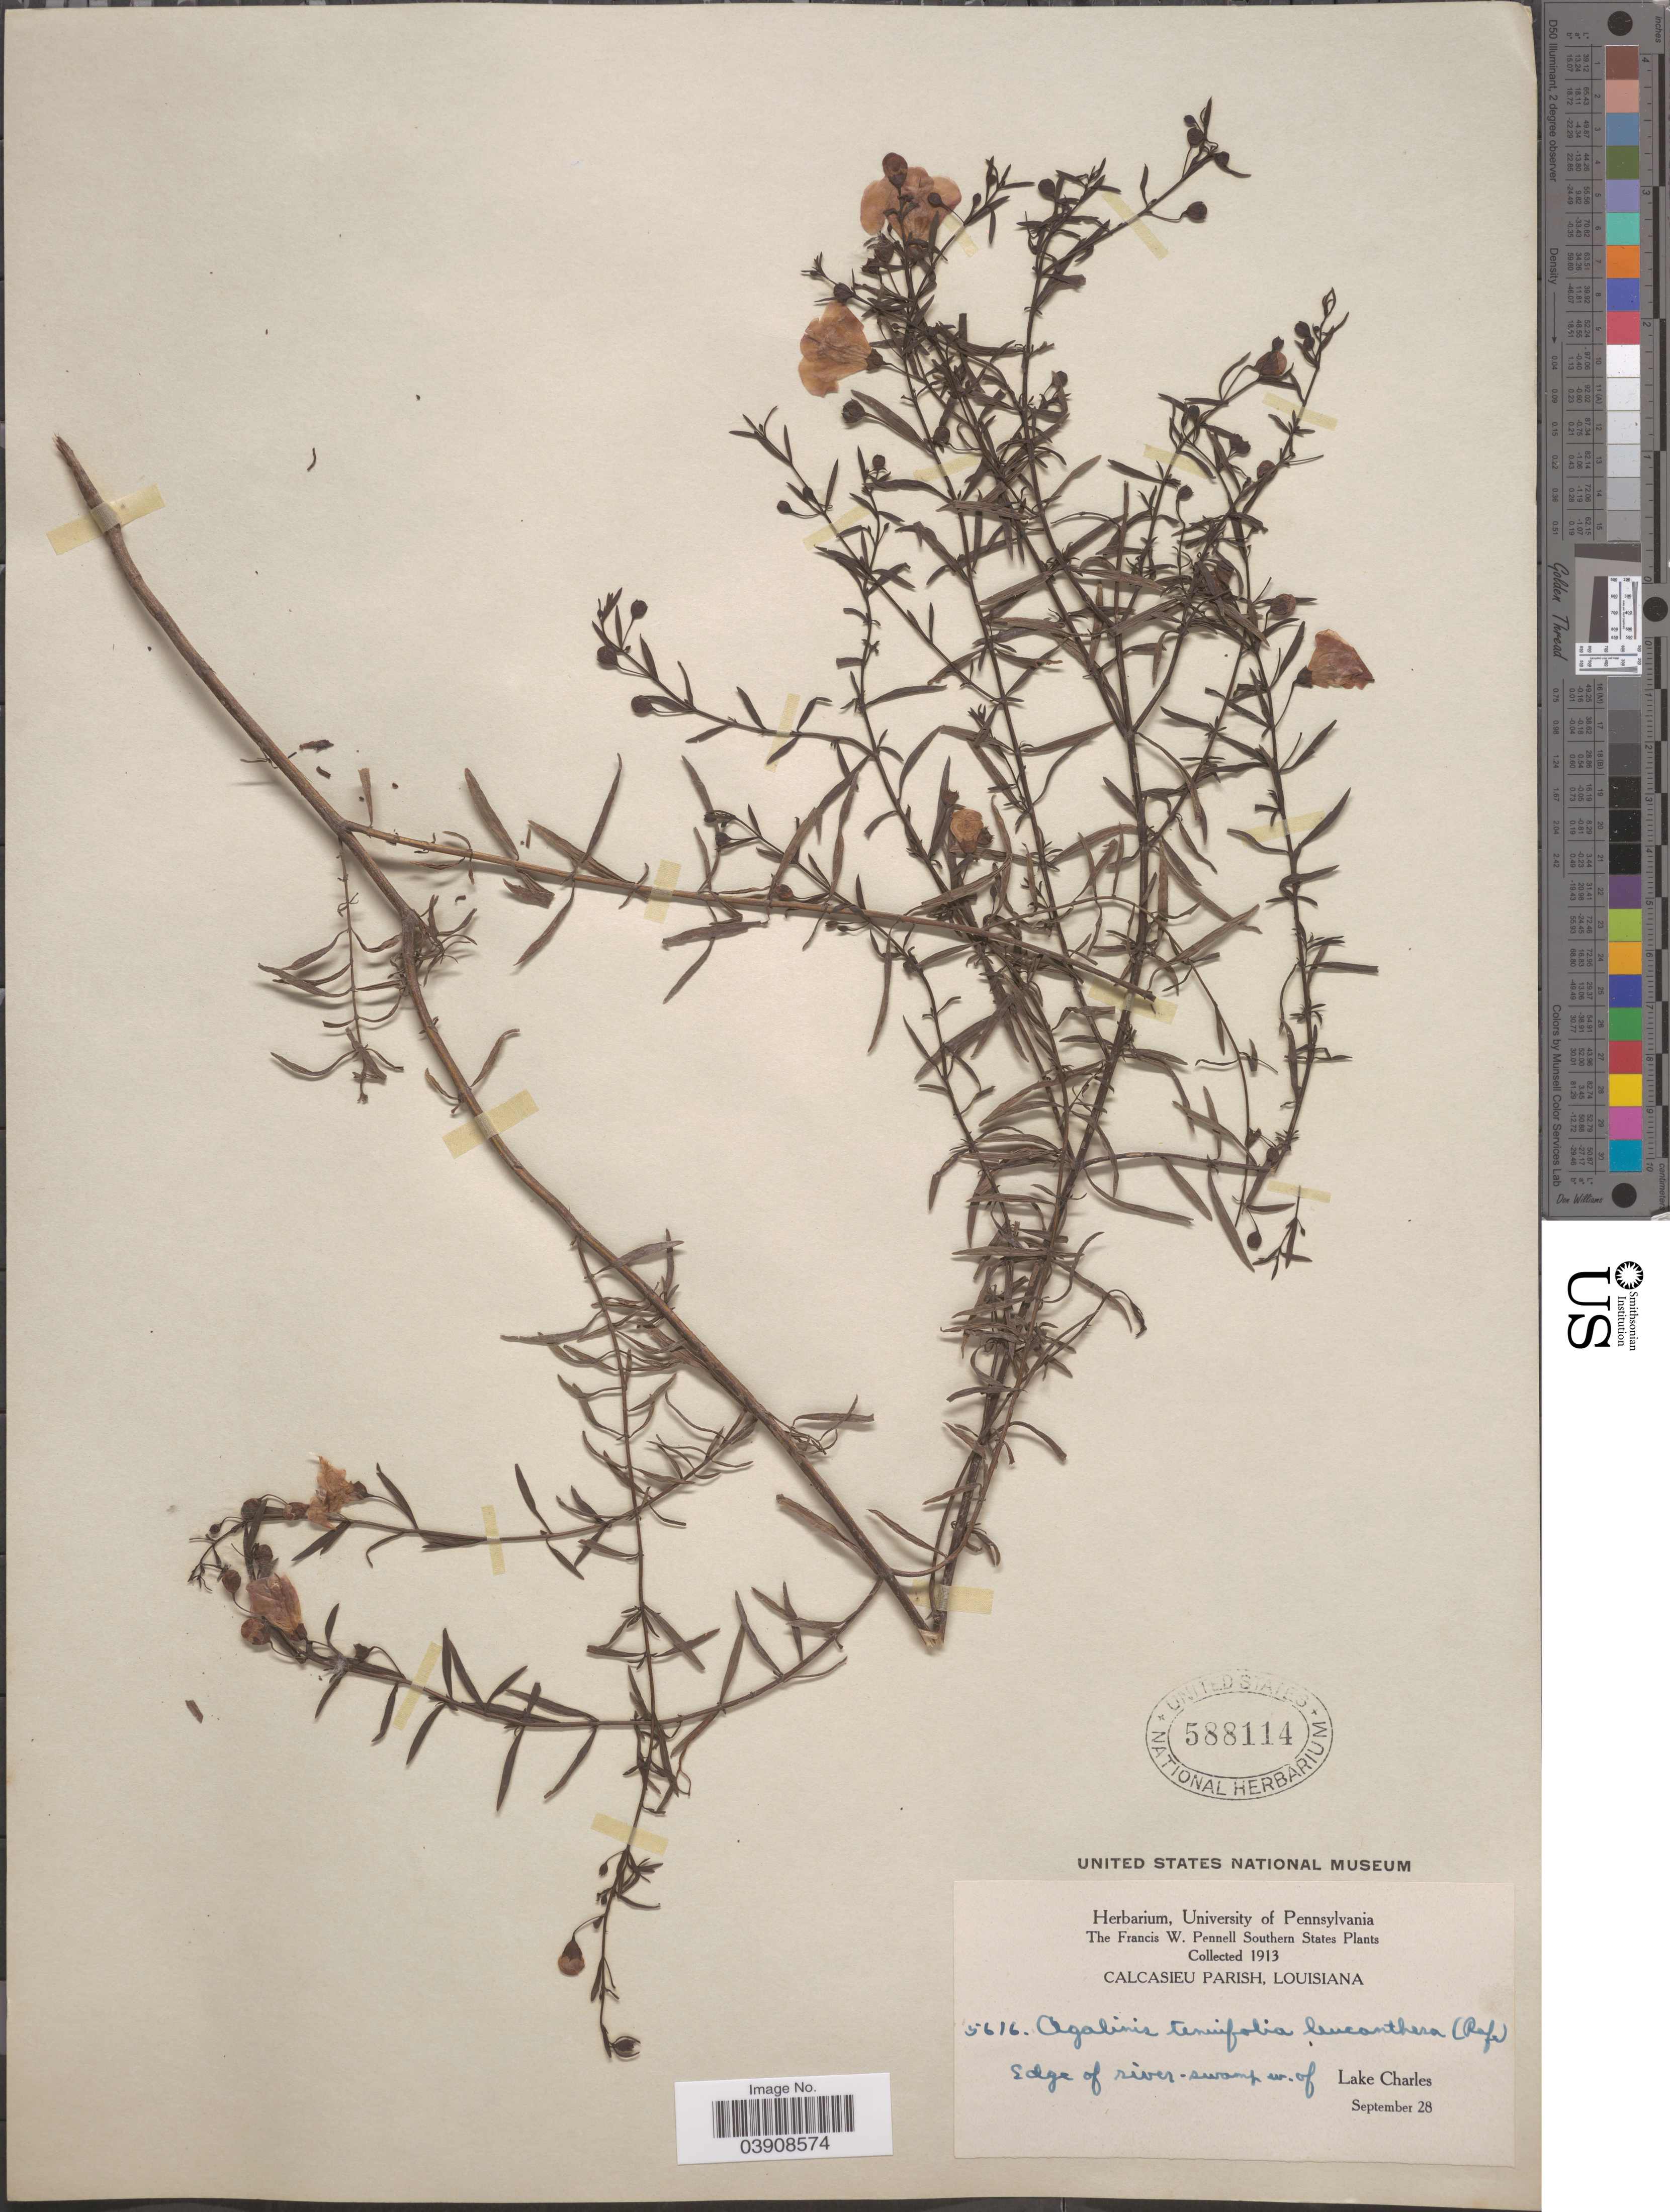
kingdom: Plantae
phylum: Tracheophyta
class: Magnoliopsida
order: Lamiales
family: Orobanchaceae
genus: Agalinis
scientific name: Agalinis tenuifolia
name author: (Vahl) Raf.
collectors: F. W. Pennell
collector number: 5616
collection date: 1913-09-28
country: United States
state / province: Louisiana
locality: Southern States. Calcasieu Parish. Edge of river-swamp w. of Lake Charles.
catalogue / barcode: US 588114